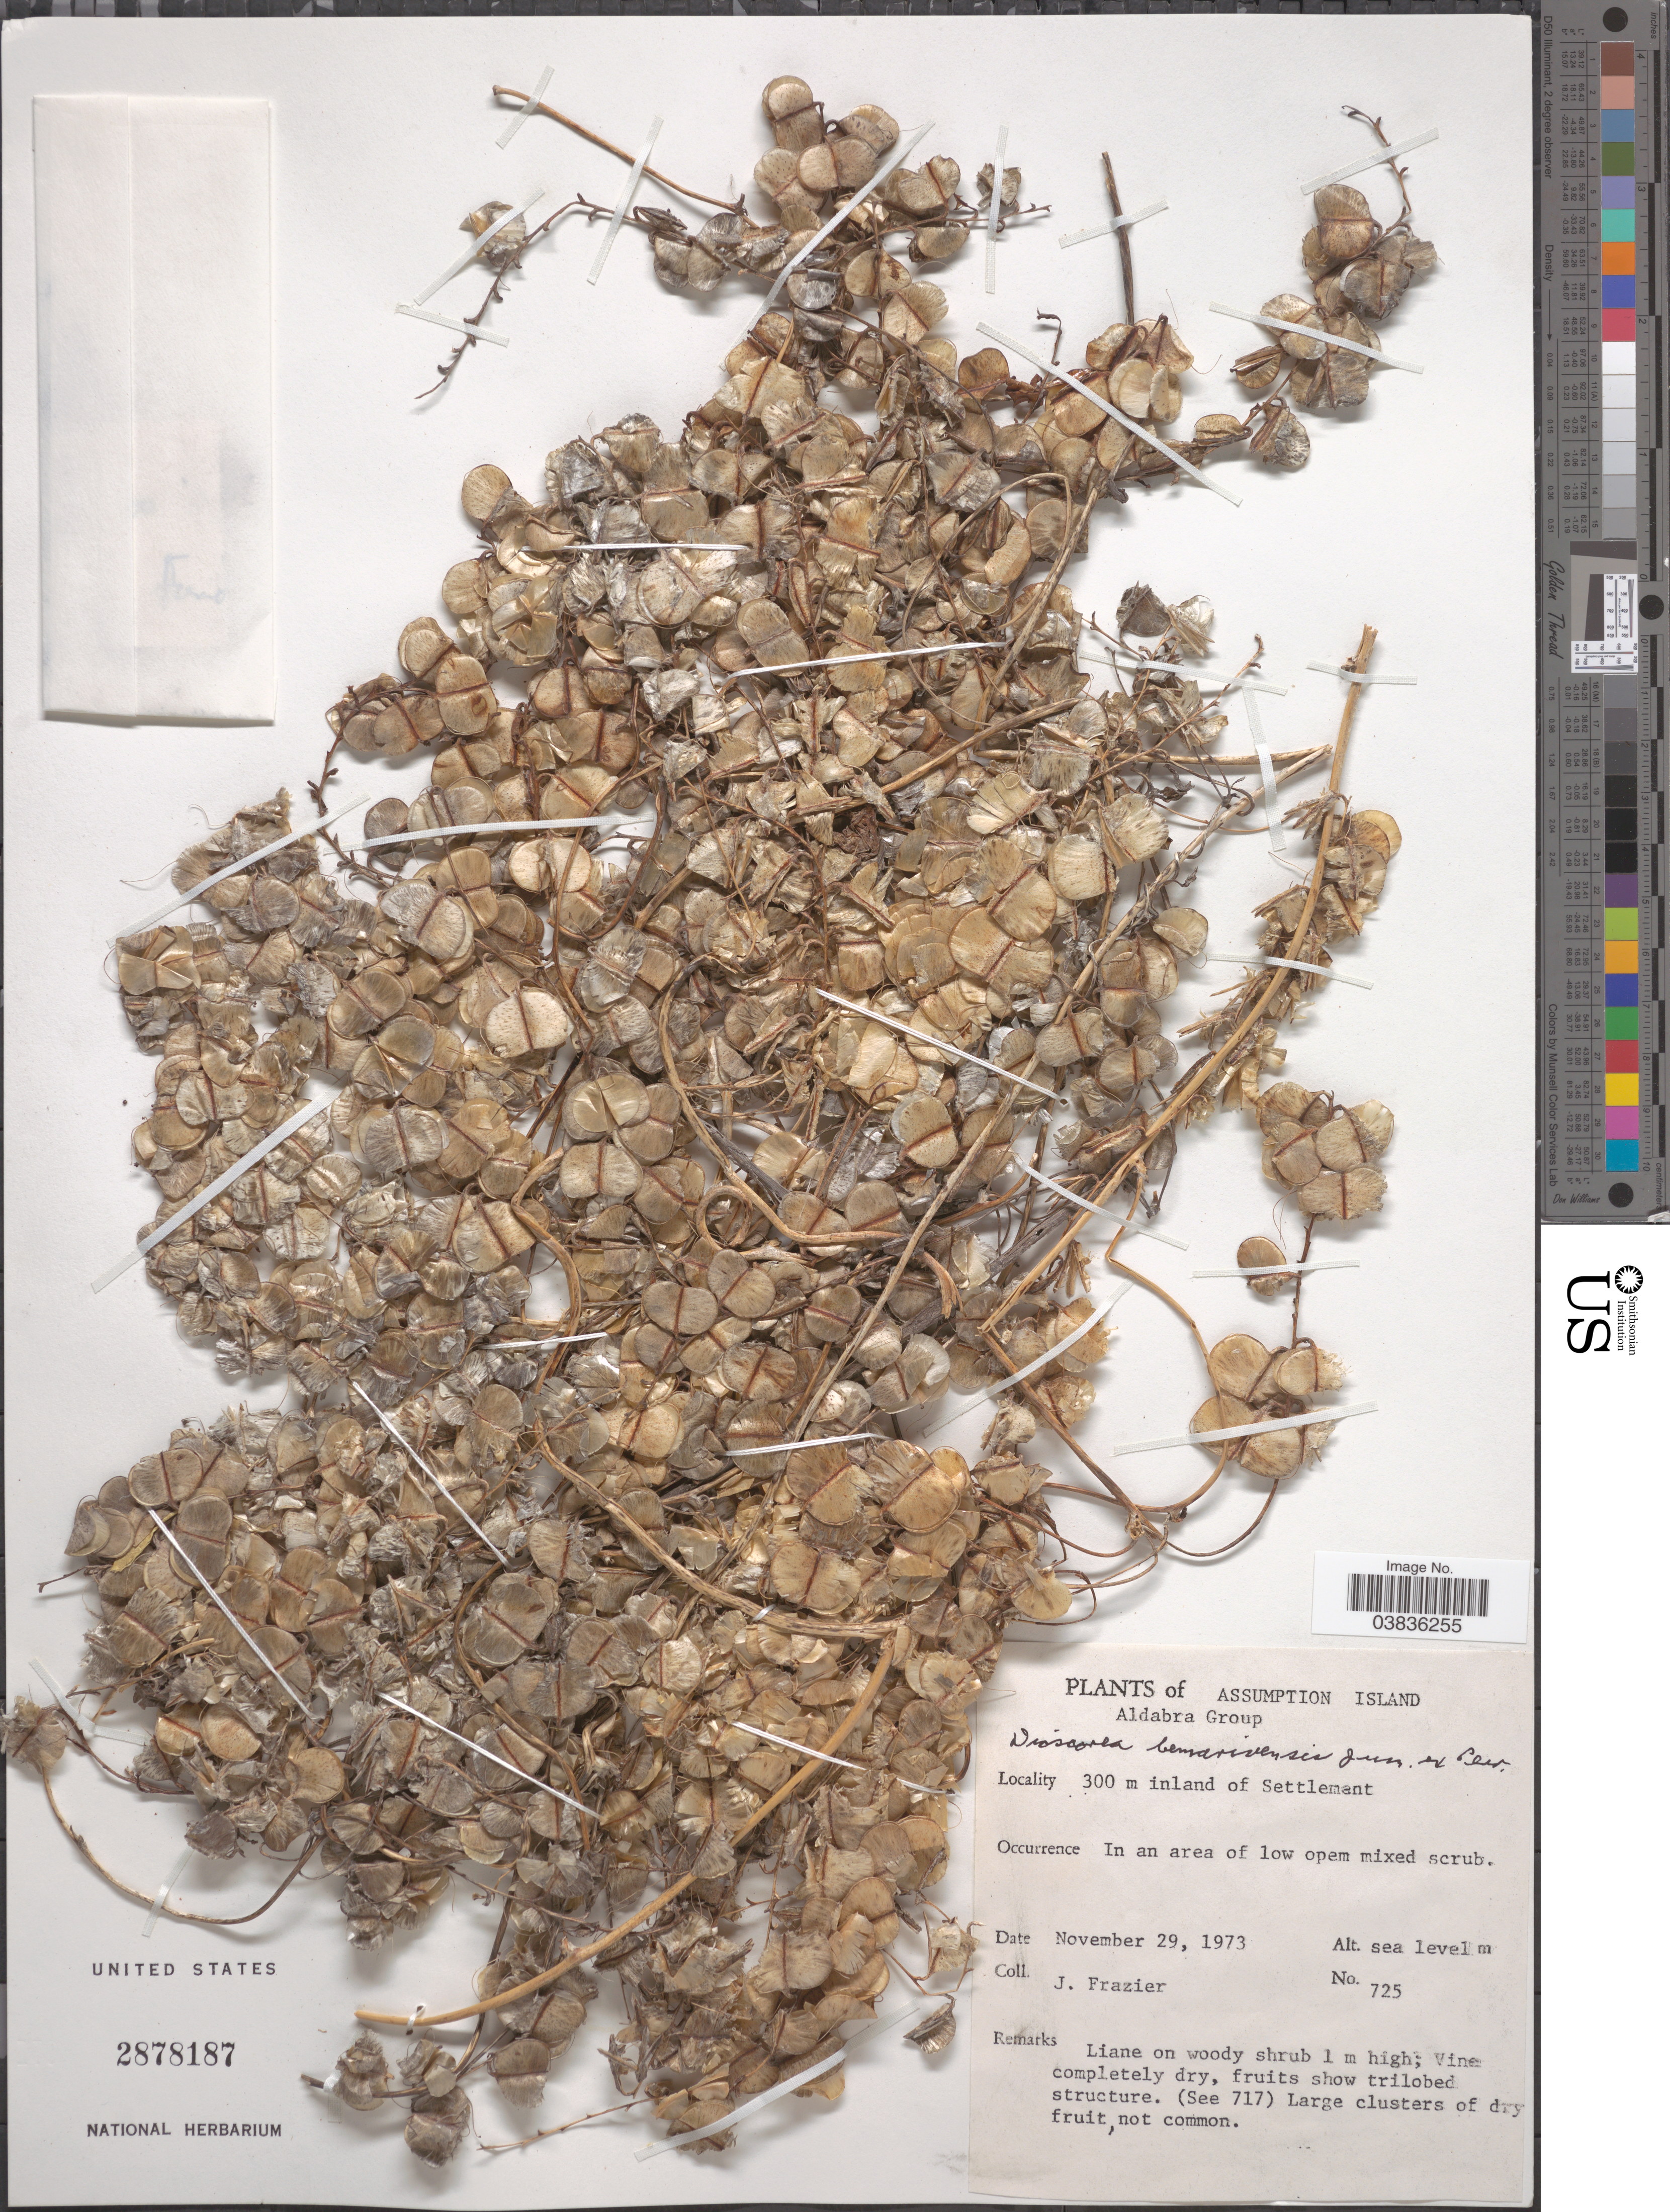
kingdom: Plantae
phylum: Tracheophyta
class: Liliopsida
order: Dioscoreales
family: Dioscoreaceae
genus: Dioscorea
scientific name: Dioscorea bemarivensis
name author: Jum. & H. Perrier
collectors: J. Frazier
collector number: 725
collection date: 1973-11-29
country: Seychelles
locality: Assumption Island. Aldabra Group. 300 m inland of Settlemant.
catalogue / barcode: US 2878187